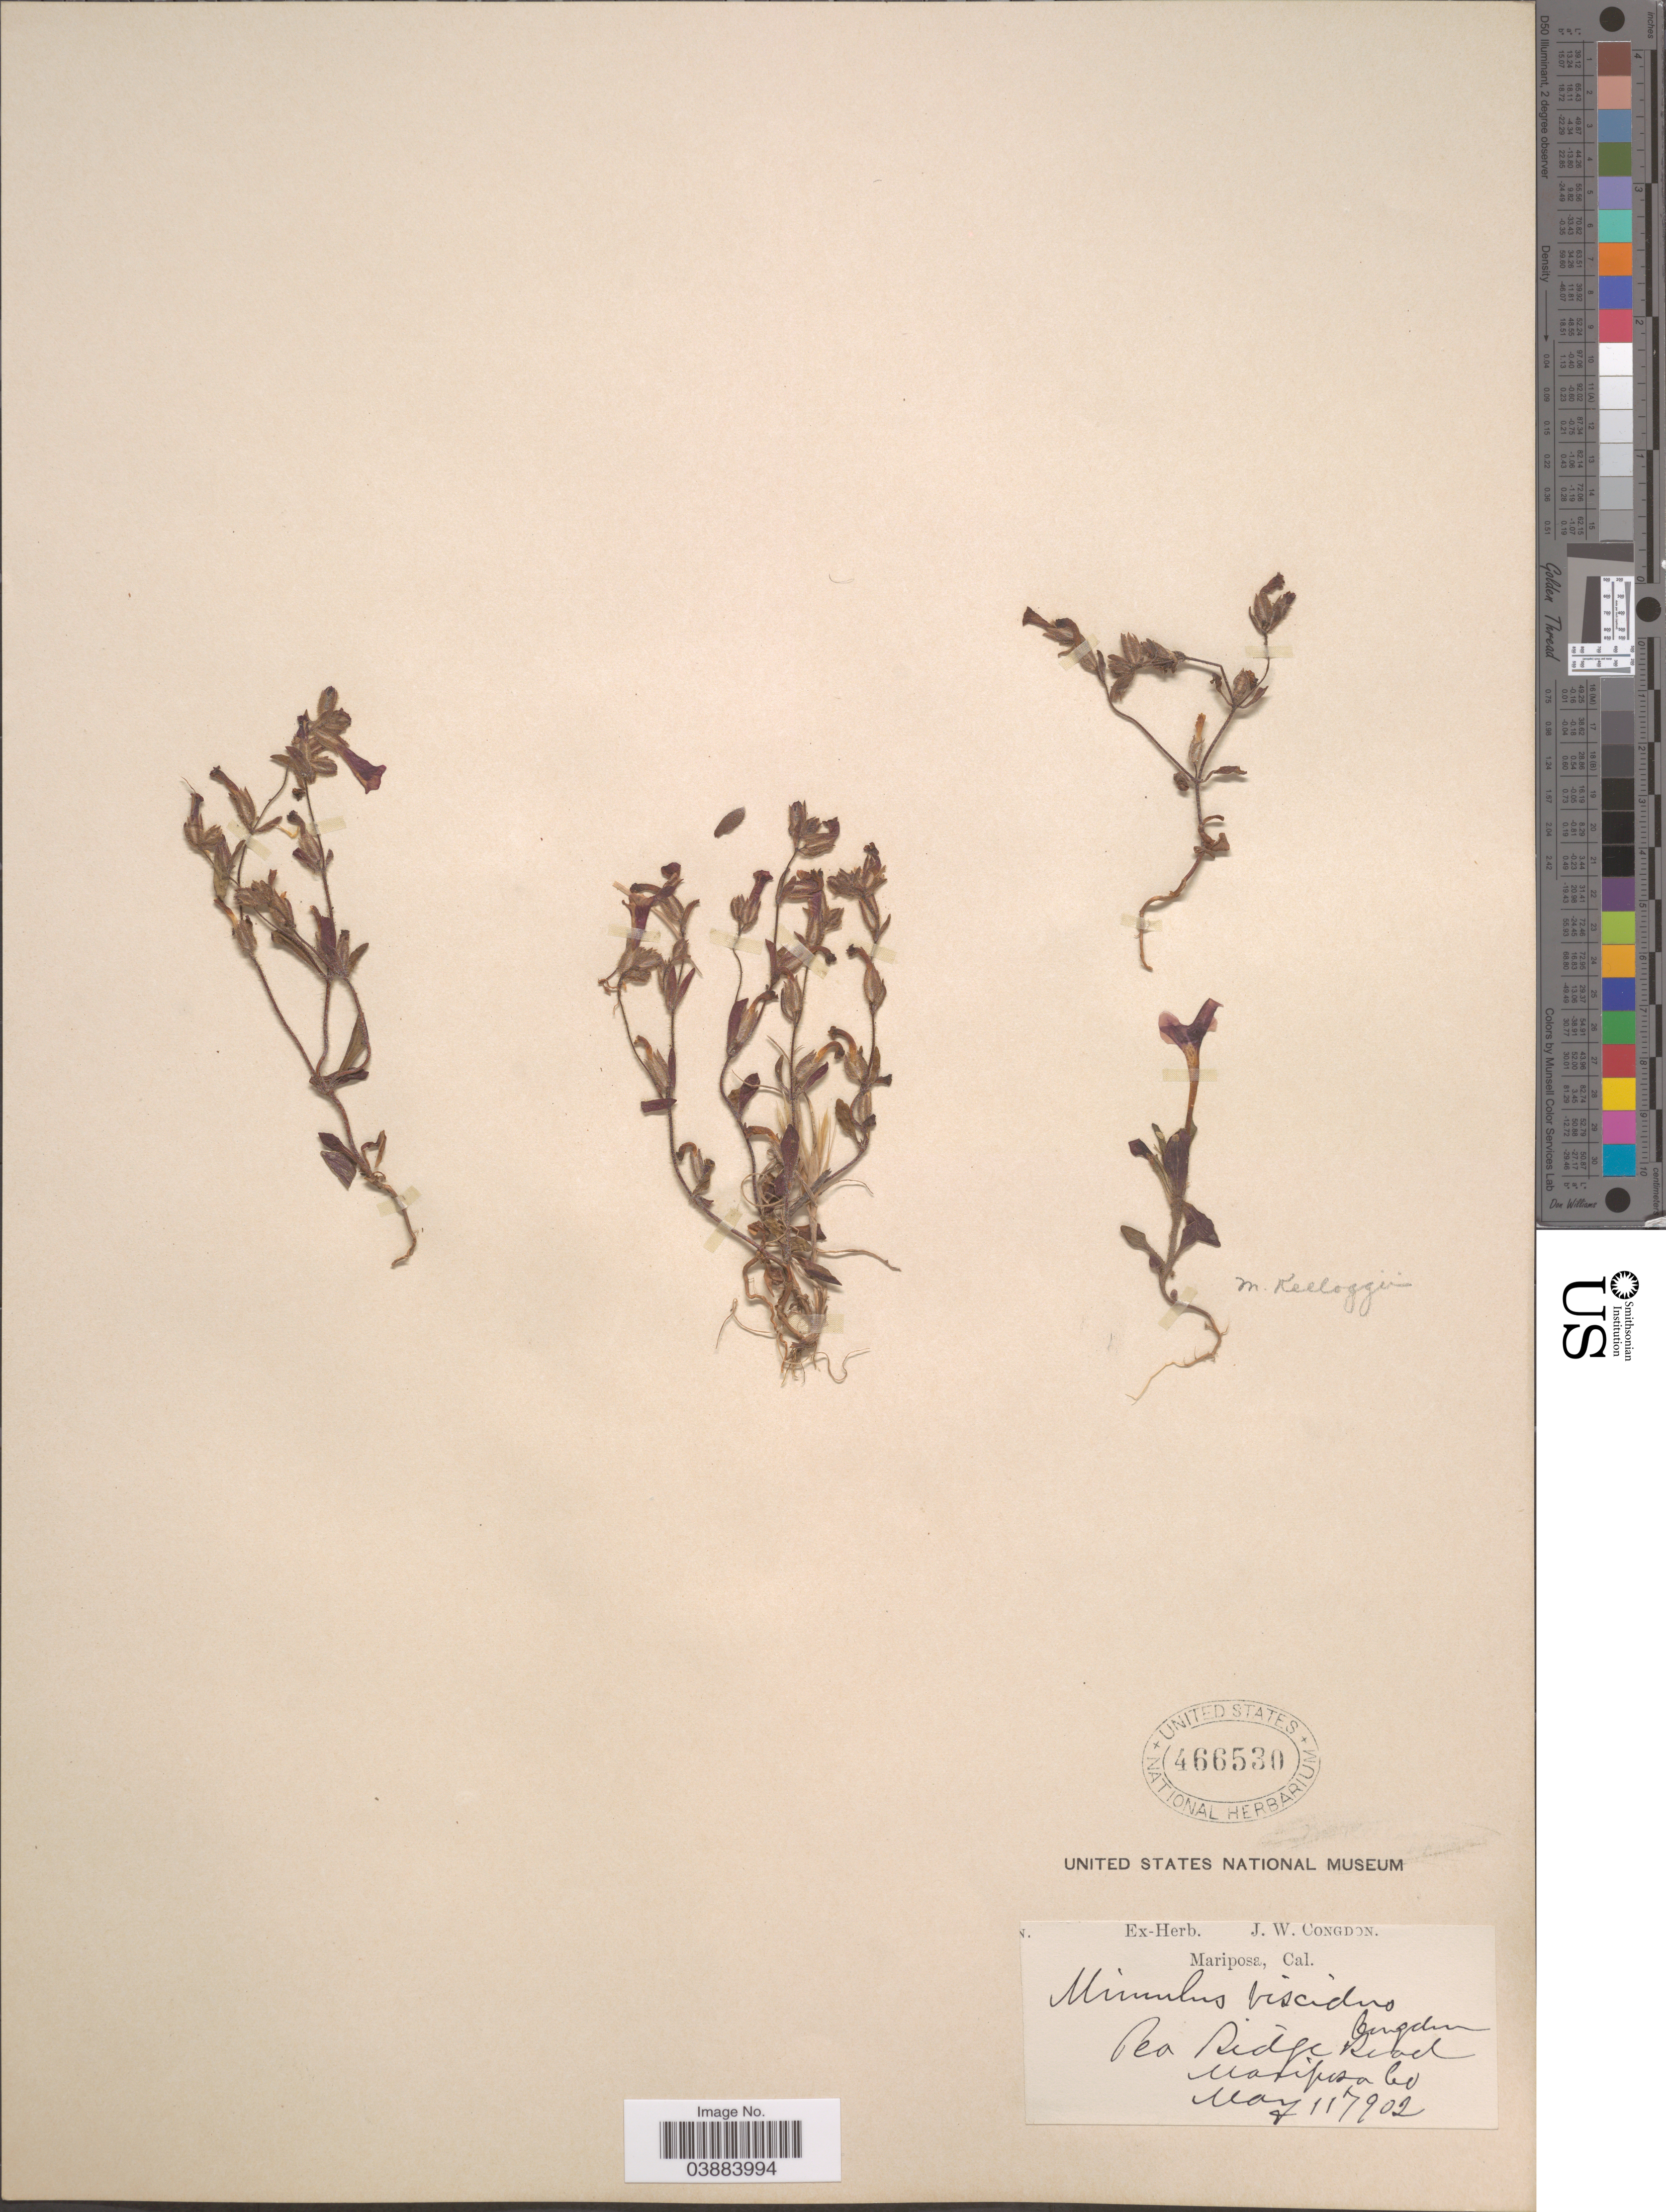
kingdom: Plantae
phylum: Tracheophyta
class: Magnoliopsida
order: Lamiales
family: Phrymaceae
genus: Eunanus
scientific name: Eunanus kelloggii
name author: Curran ex Greene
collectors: ex herb. J. W. Congdon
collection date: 1902-05-11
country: United States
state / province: California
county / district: Mariposa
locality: Pea Ridge Road Mariposa Co.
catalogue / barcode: US 466530